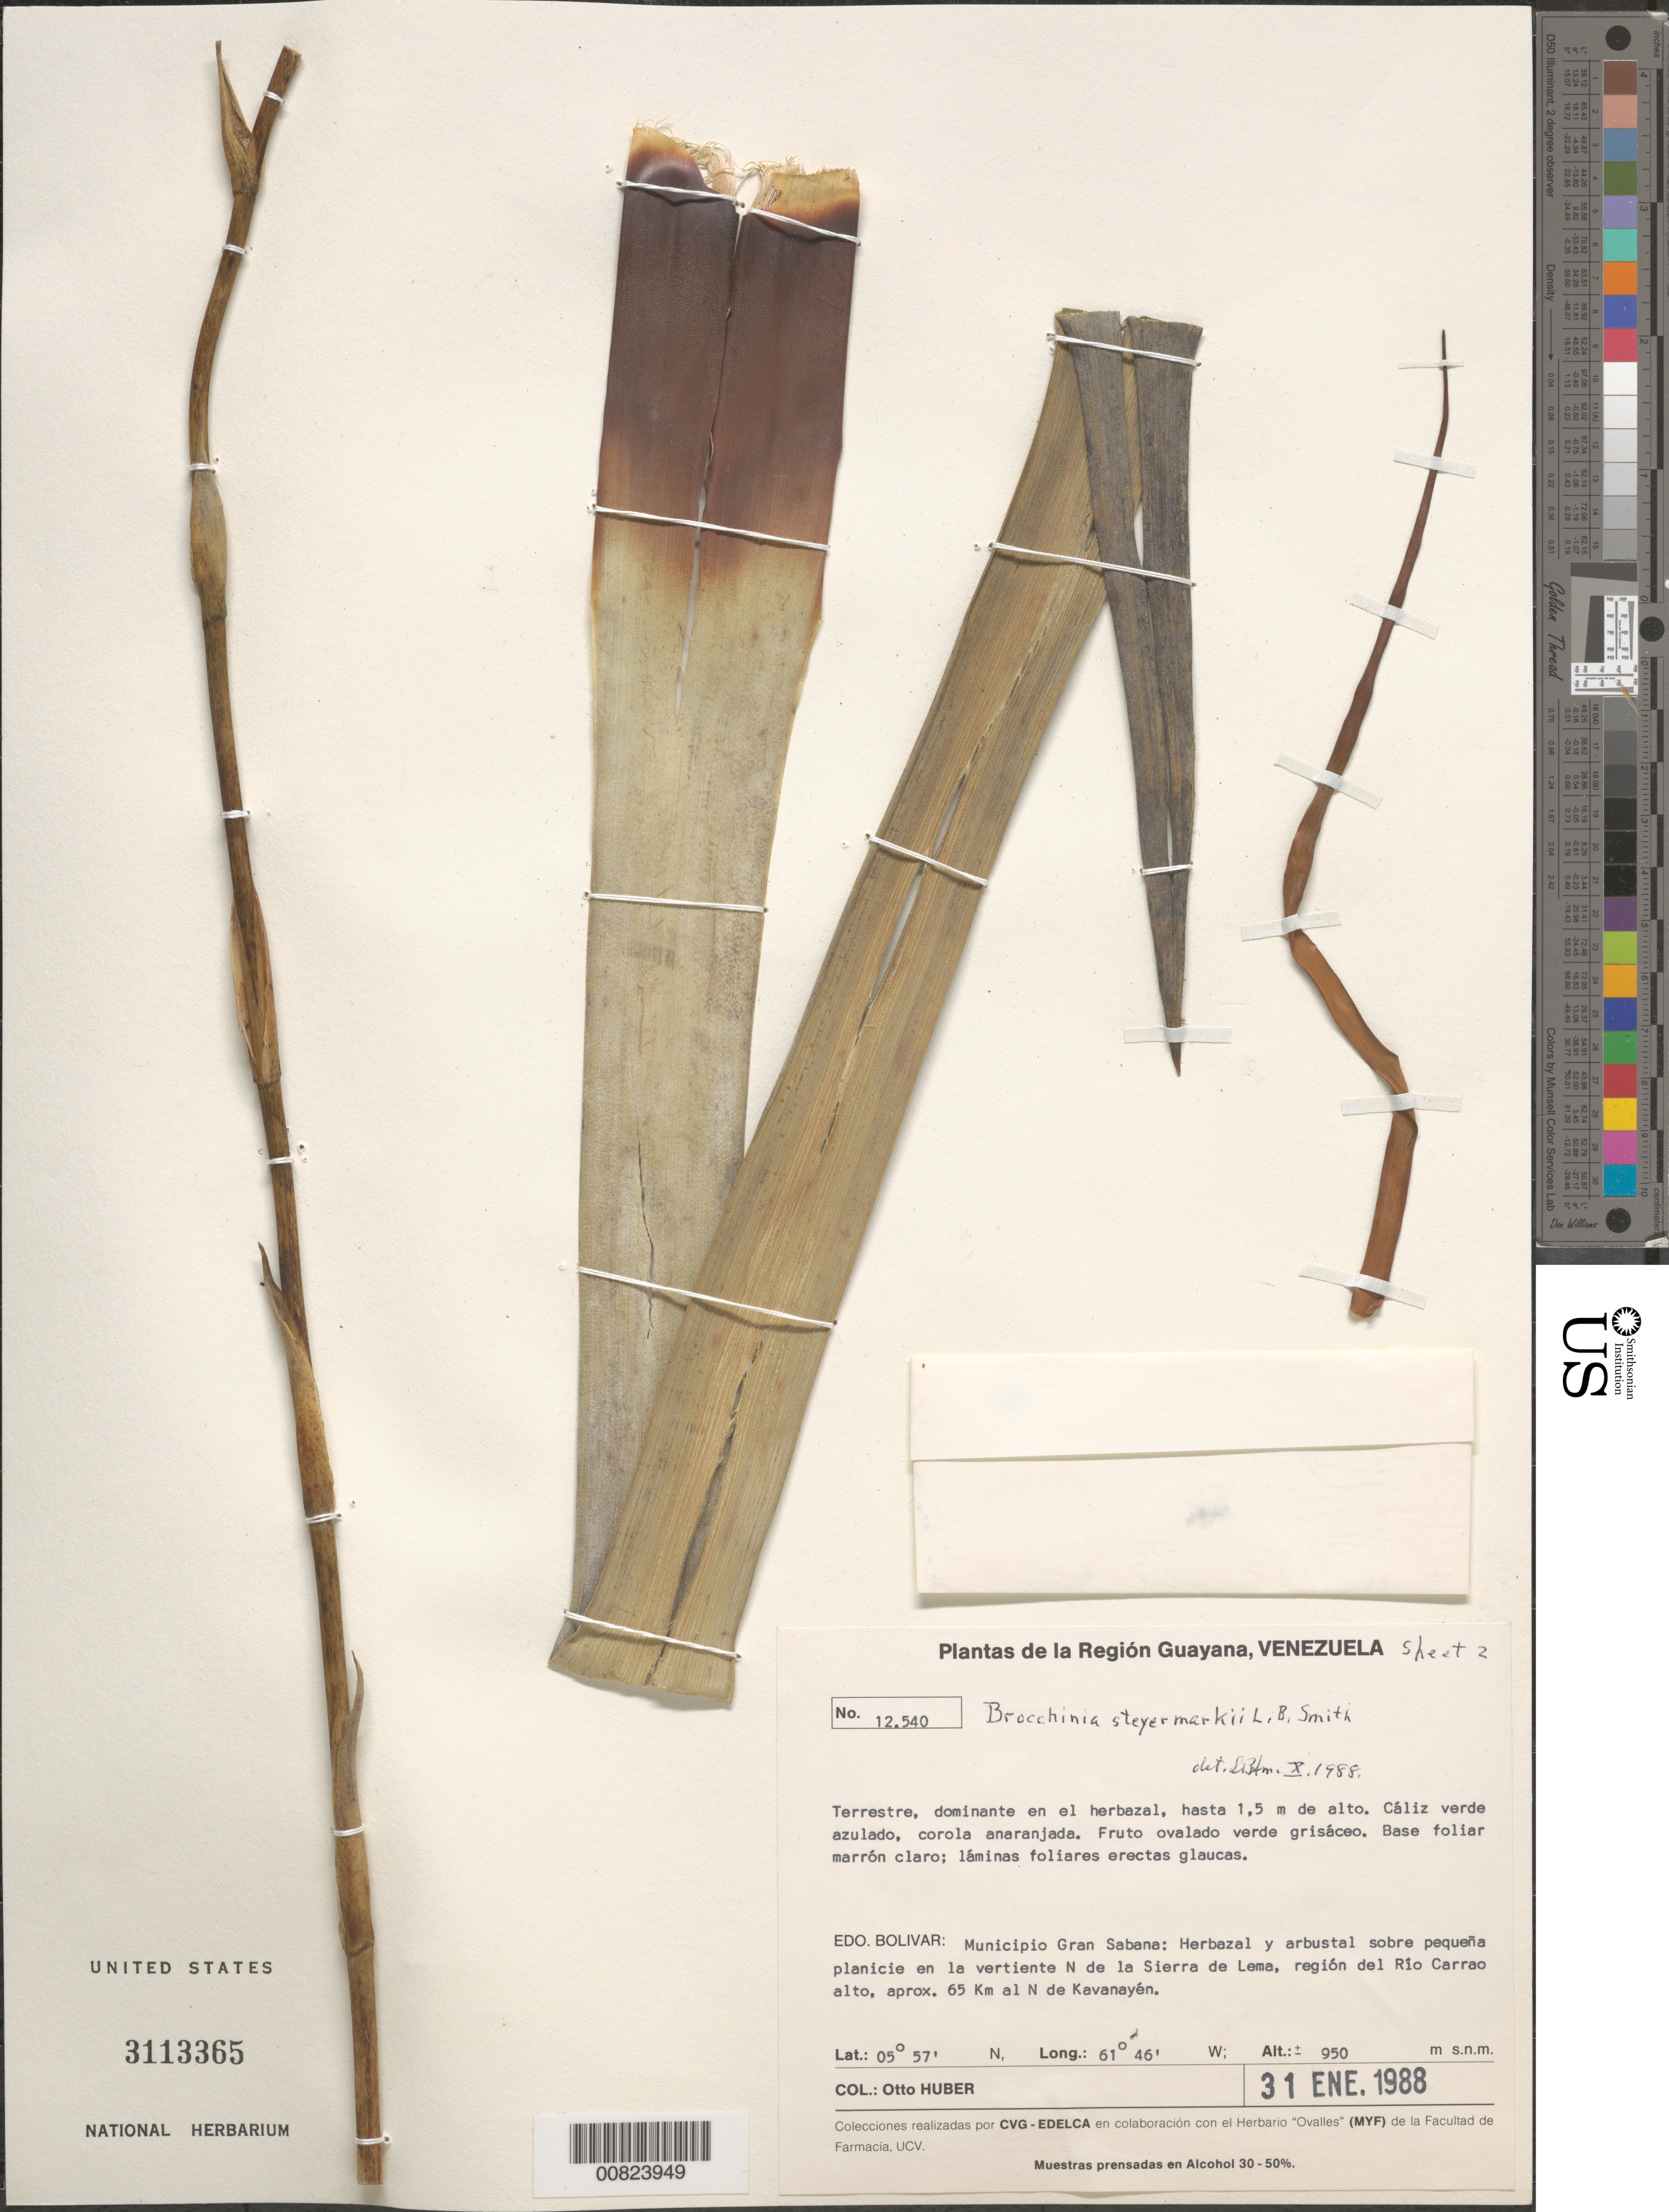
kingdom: Plantae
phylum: Tracheophyta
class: Liliopsida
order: Poales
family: Bromeliaceae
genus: Brocchinia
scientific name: Brocchinia steyermarkii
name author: L.B. Sm.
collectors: O. Huber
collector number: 12540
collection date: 1988-01-31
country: Venezuela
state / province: Bolivar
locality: Región Guayana. Municipio Gran Sabana: Herbazal y arbustal sobre pequeña planicie en la vertiente N de la Sierra de Lema, región del Río Carrao alto, aprox. 65 Km al N de Kavanayén.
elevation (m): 950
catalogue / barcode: US 3113365